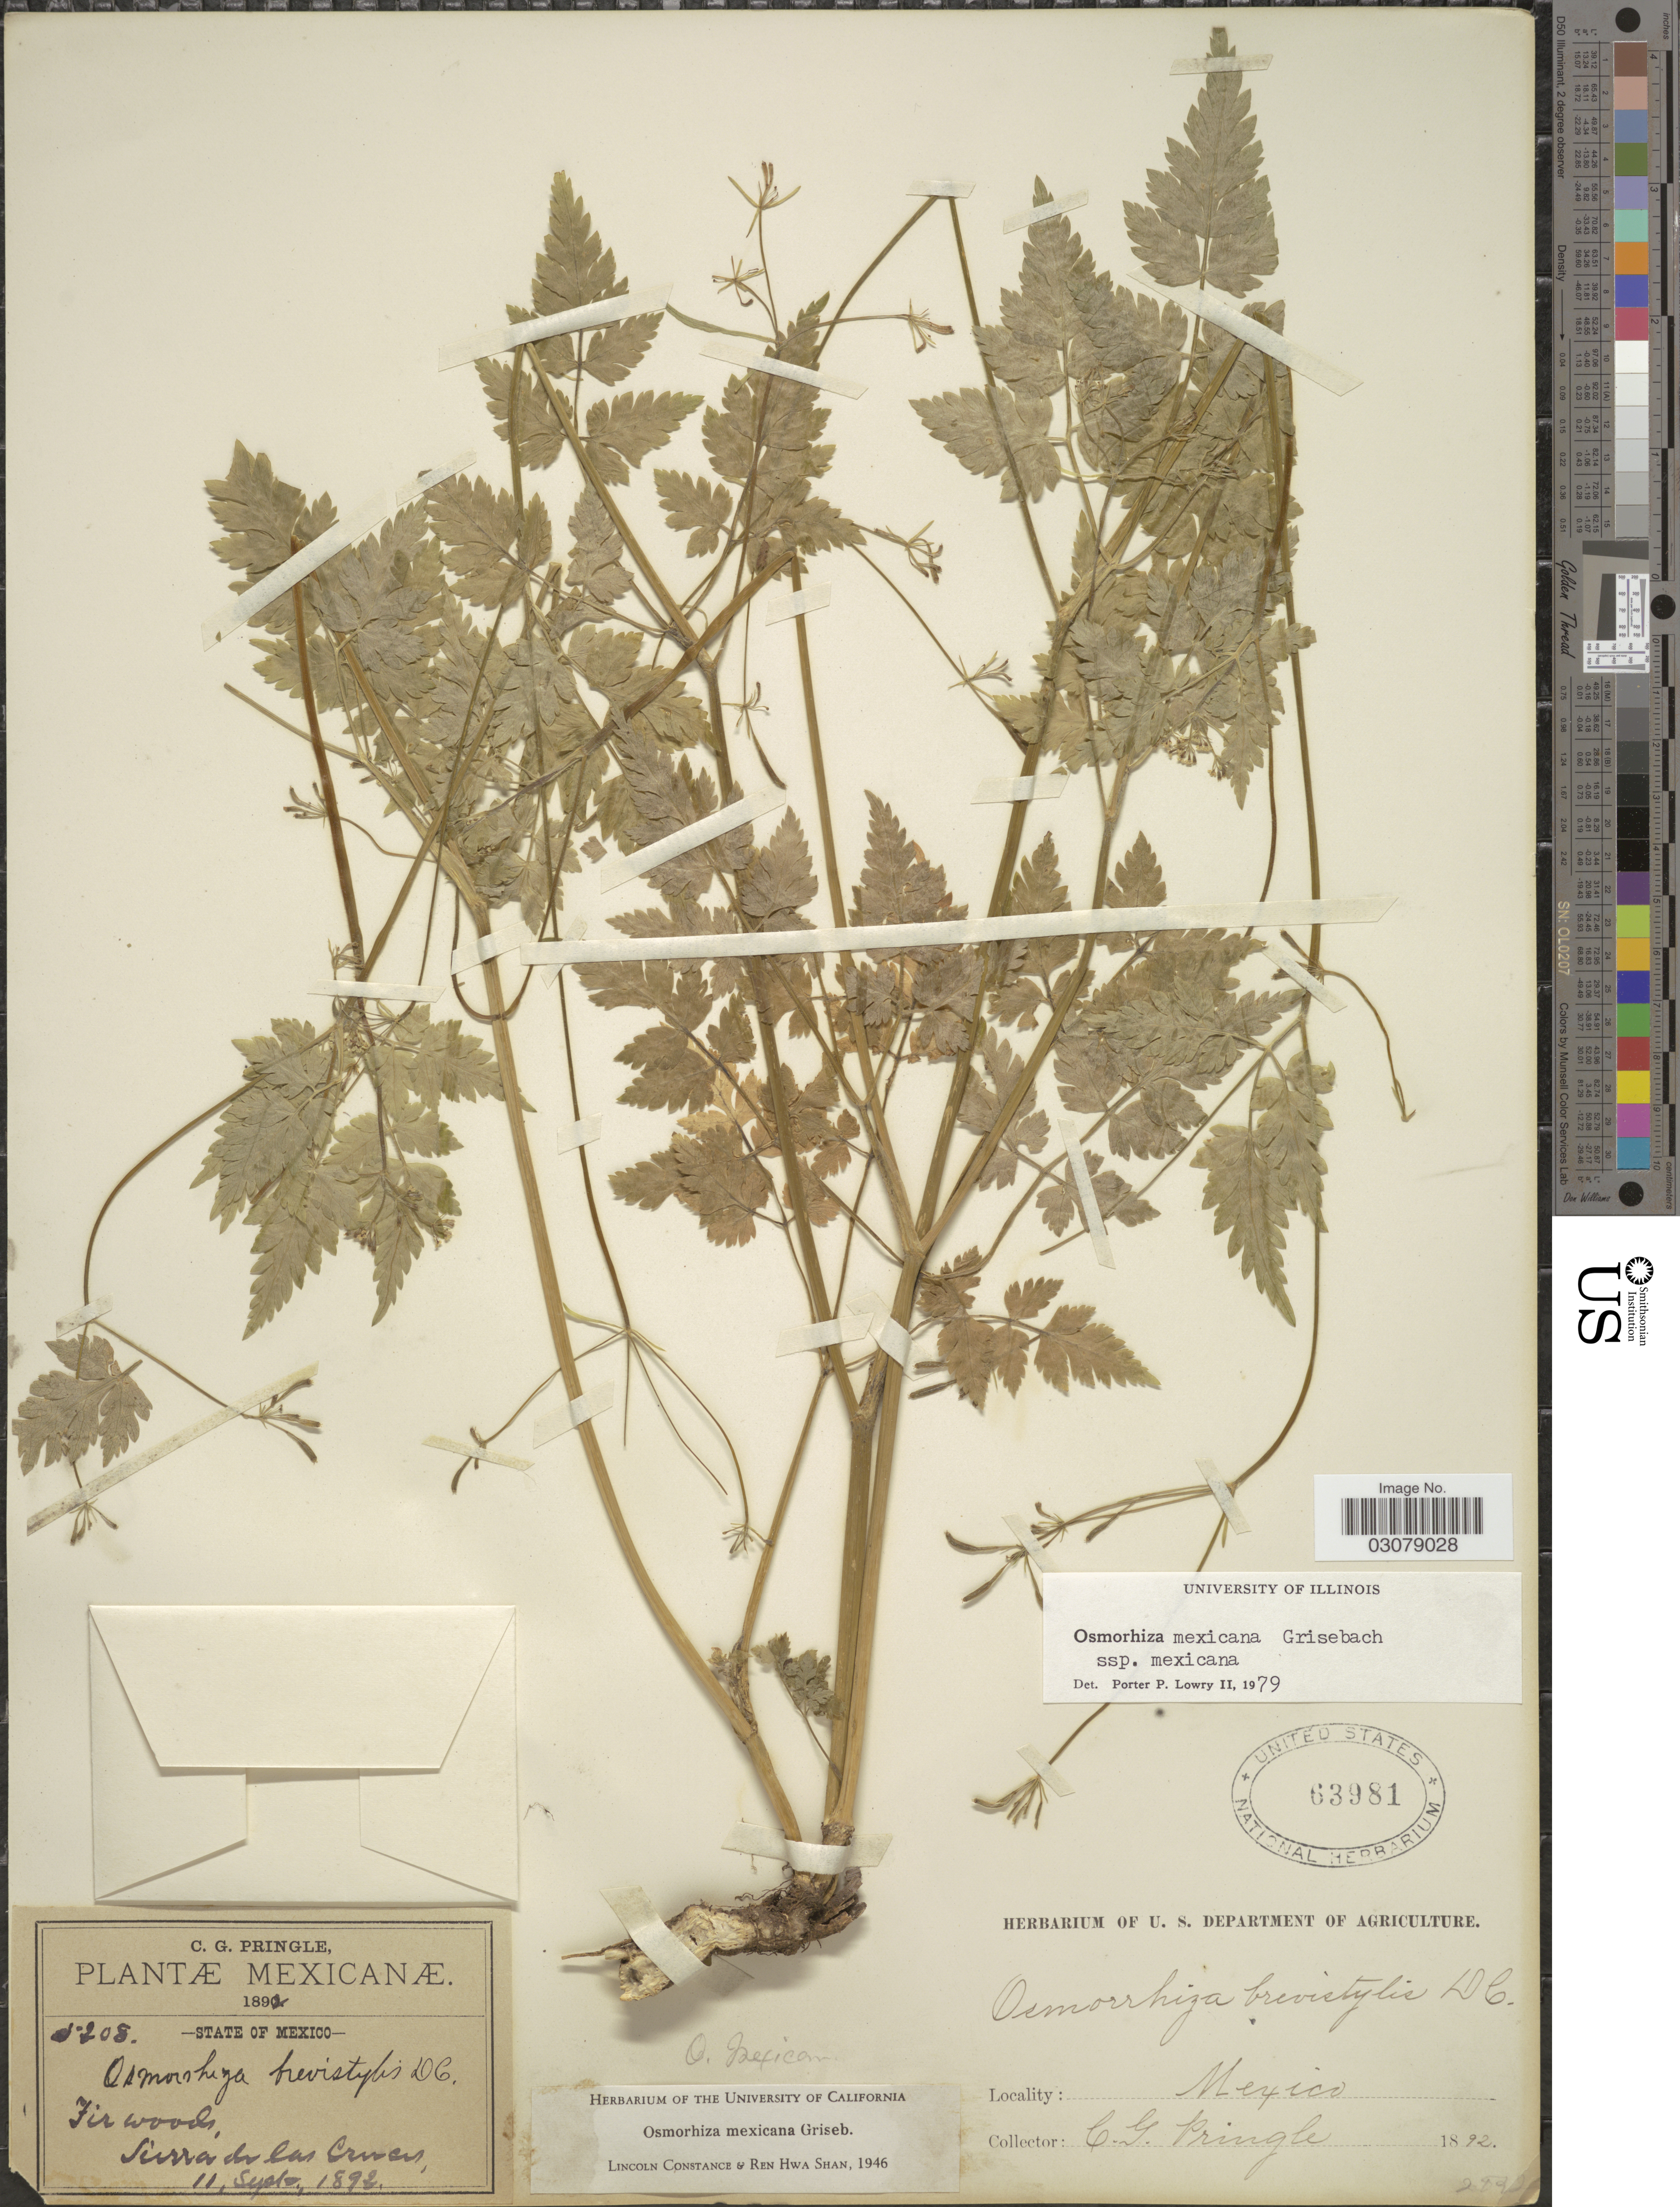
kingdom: Plantae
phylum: Tracheophyta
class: Magnoliopsida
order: Apiales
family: Apiaceae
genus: Osmorhiza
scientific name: Osmorhiza mexicana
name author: Griseb.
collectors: C. G. Pringle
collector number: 5208*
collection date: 1892-09-11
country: Mexico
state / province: México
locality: Sierra de las Cruces.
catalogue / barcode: US 63981